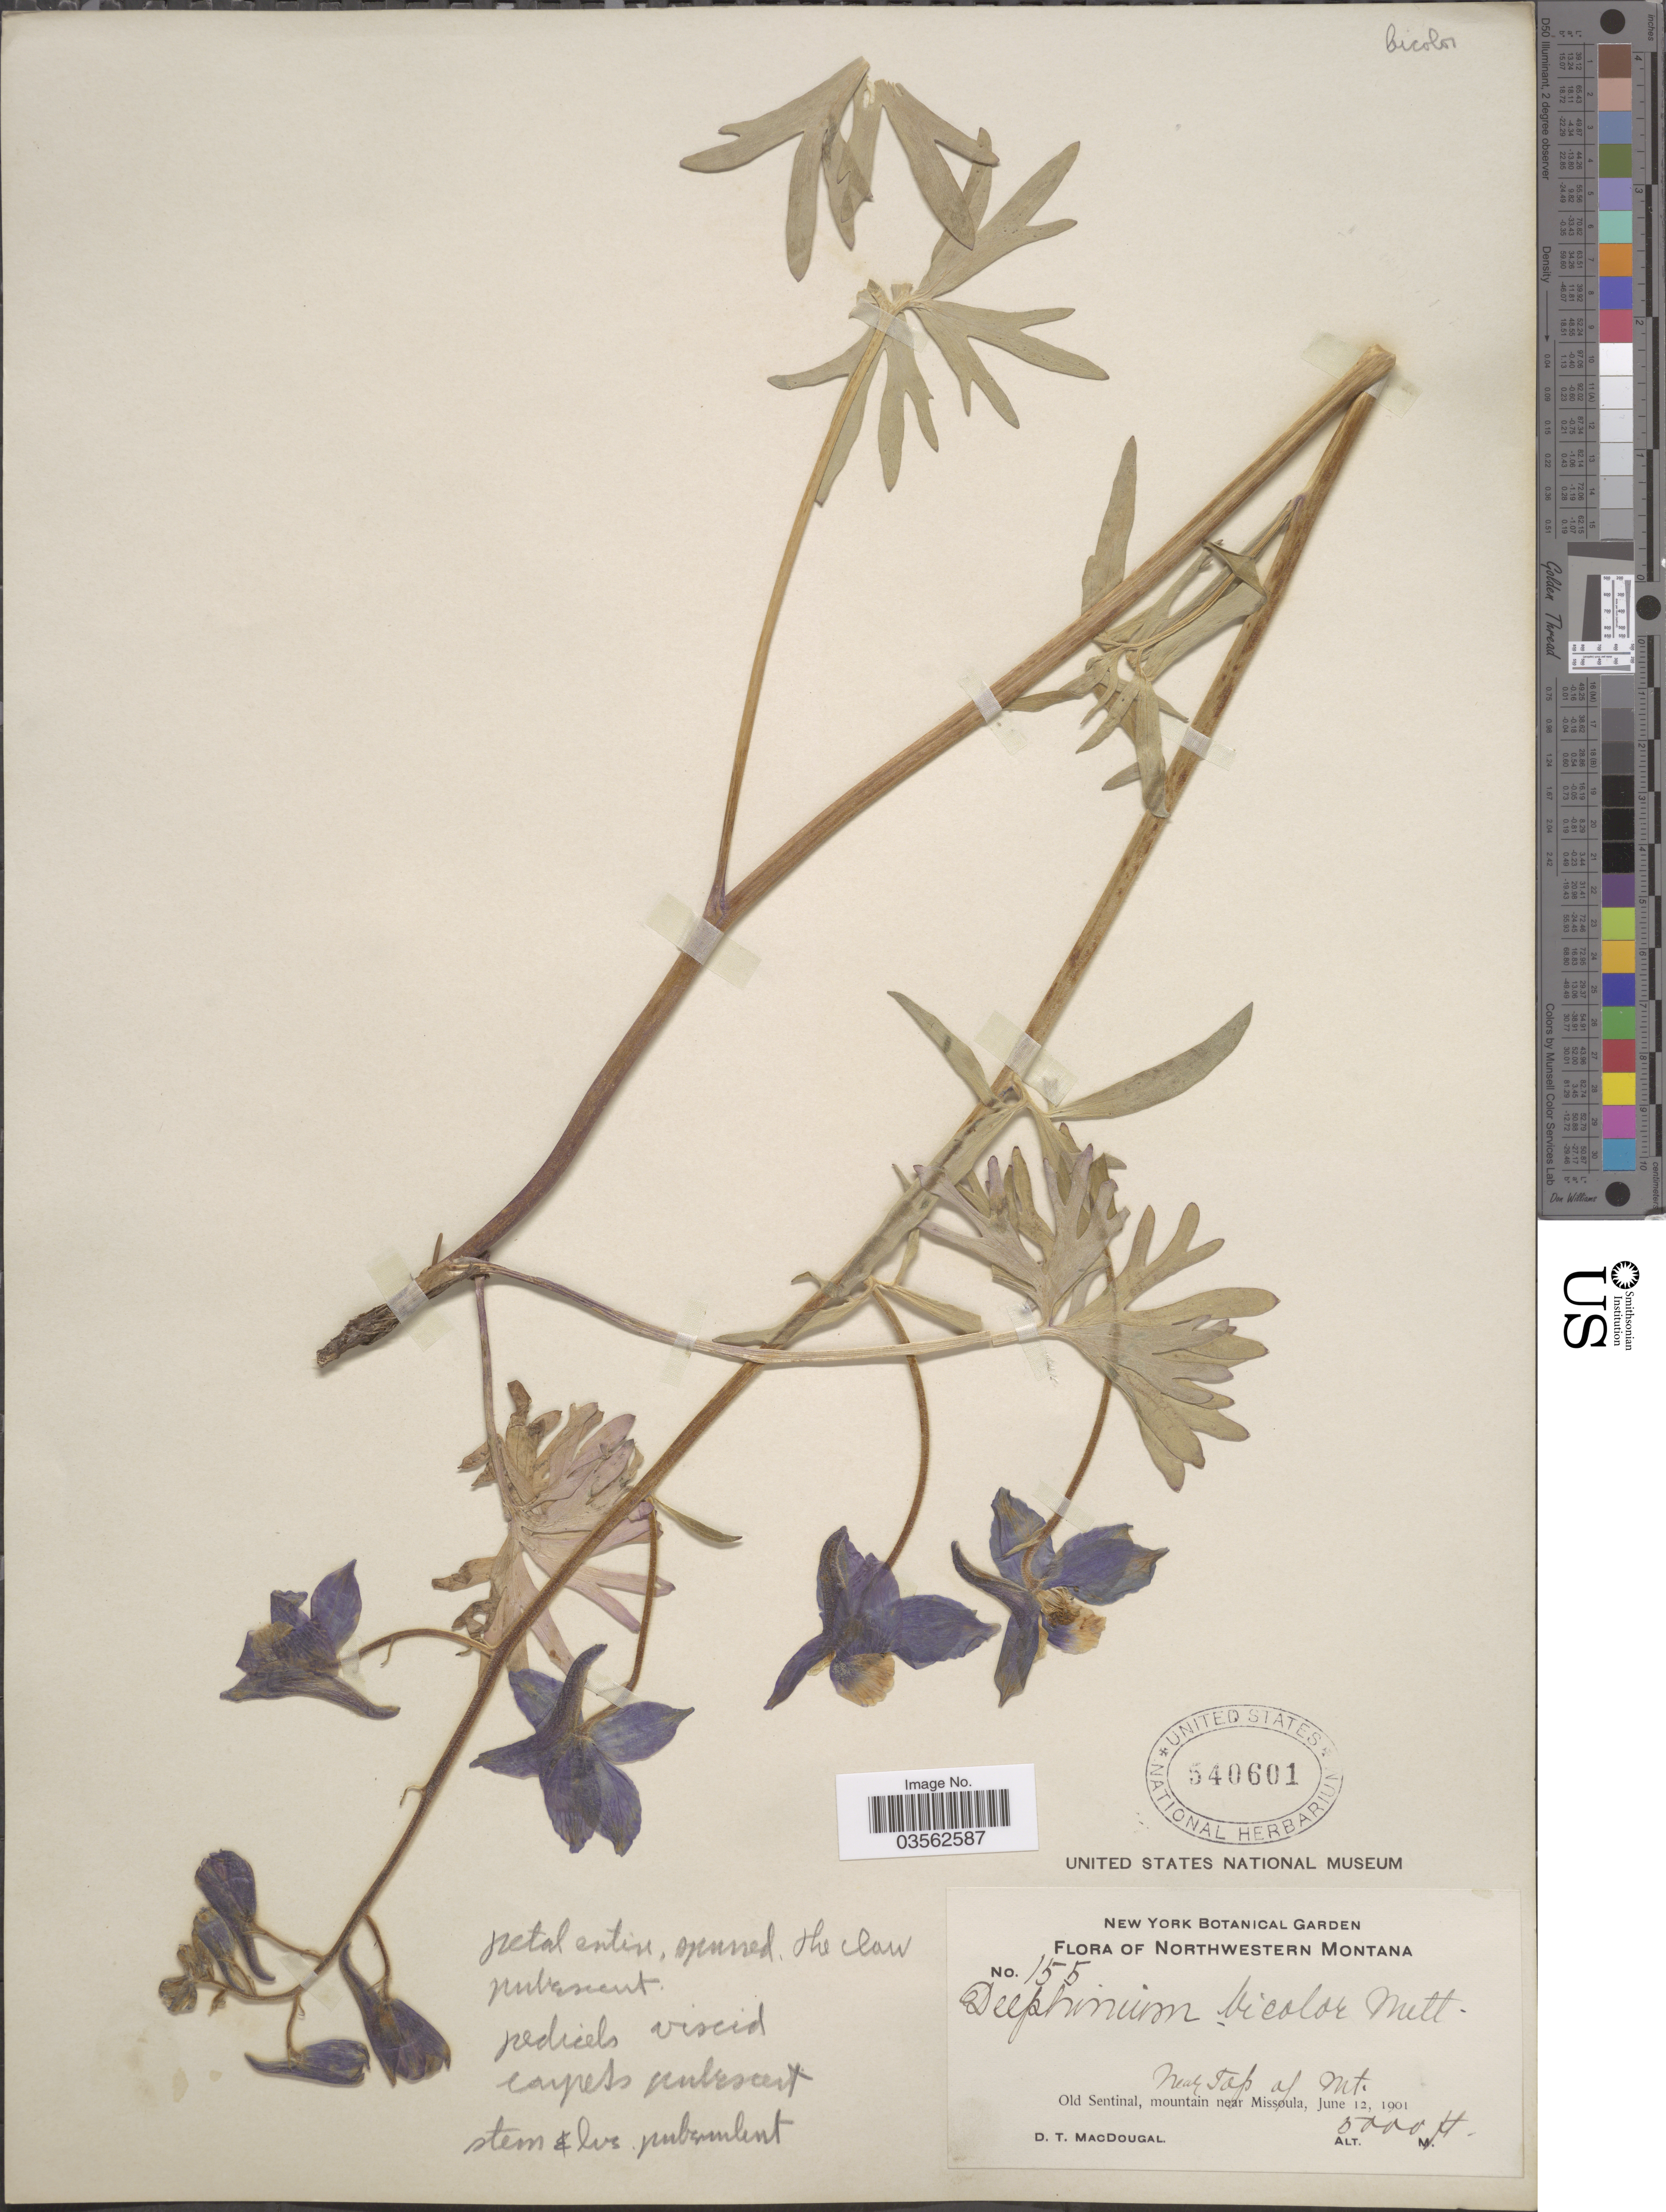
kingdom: Plantae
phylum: Tracheophyta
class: Magnoliopsida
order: Ranunculales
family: Ranunculaceae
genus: Delphinium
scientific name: Delphinium bicolor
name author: Nutt.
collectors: D. T. MacDougal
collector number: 155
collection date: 1901-06-12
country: United States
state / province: Montana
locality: Northwestern Montana. Near Top of Mt. Old Sentinal, mountain near Missoula.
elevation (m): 1524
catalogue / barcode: US 540601